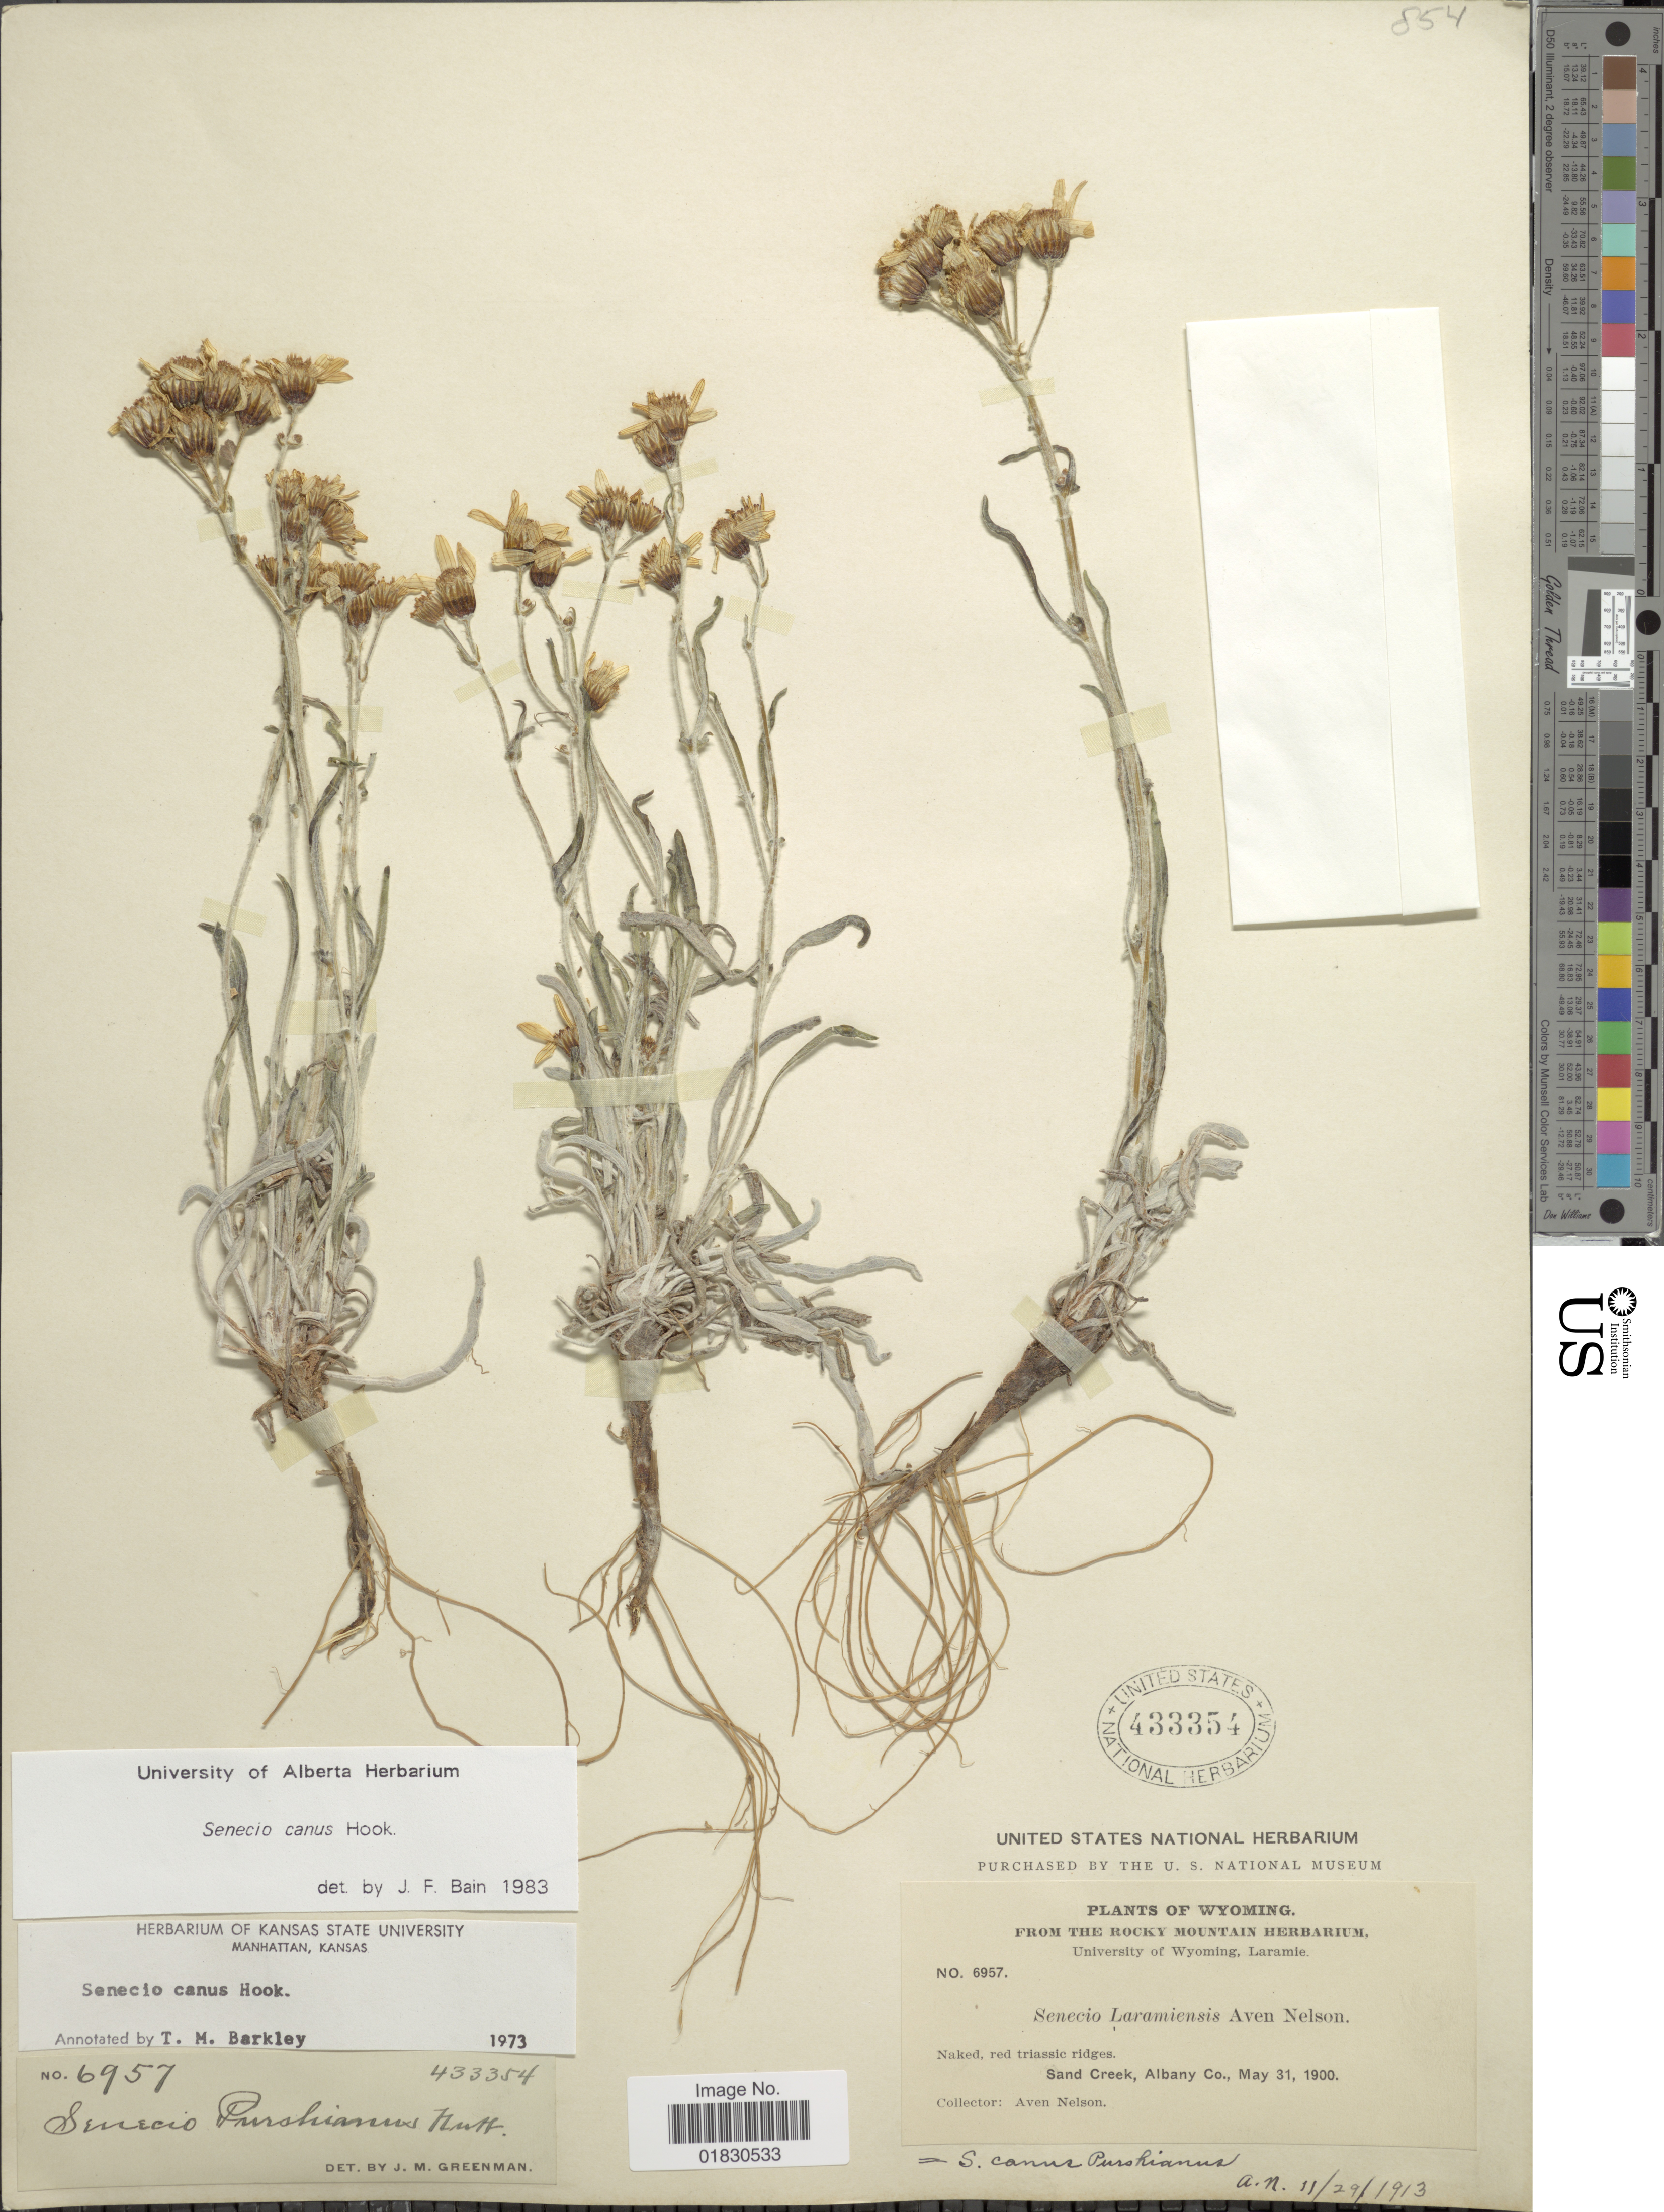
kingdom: Plantae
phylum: Tracheophyta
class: Magnoliopsida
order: Asterales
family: Asteraceae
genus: Packera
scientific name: Packera cana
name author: (Hook.) W.A. Weber & Á. Löve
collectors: A. Nelson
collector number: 6957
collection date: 1900-05-31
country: United States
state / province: Wyoming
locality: Sand Creek, Albany Co.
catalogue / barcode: US 433354